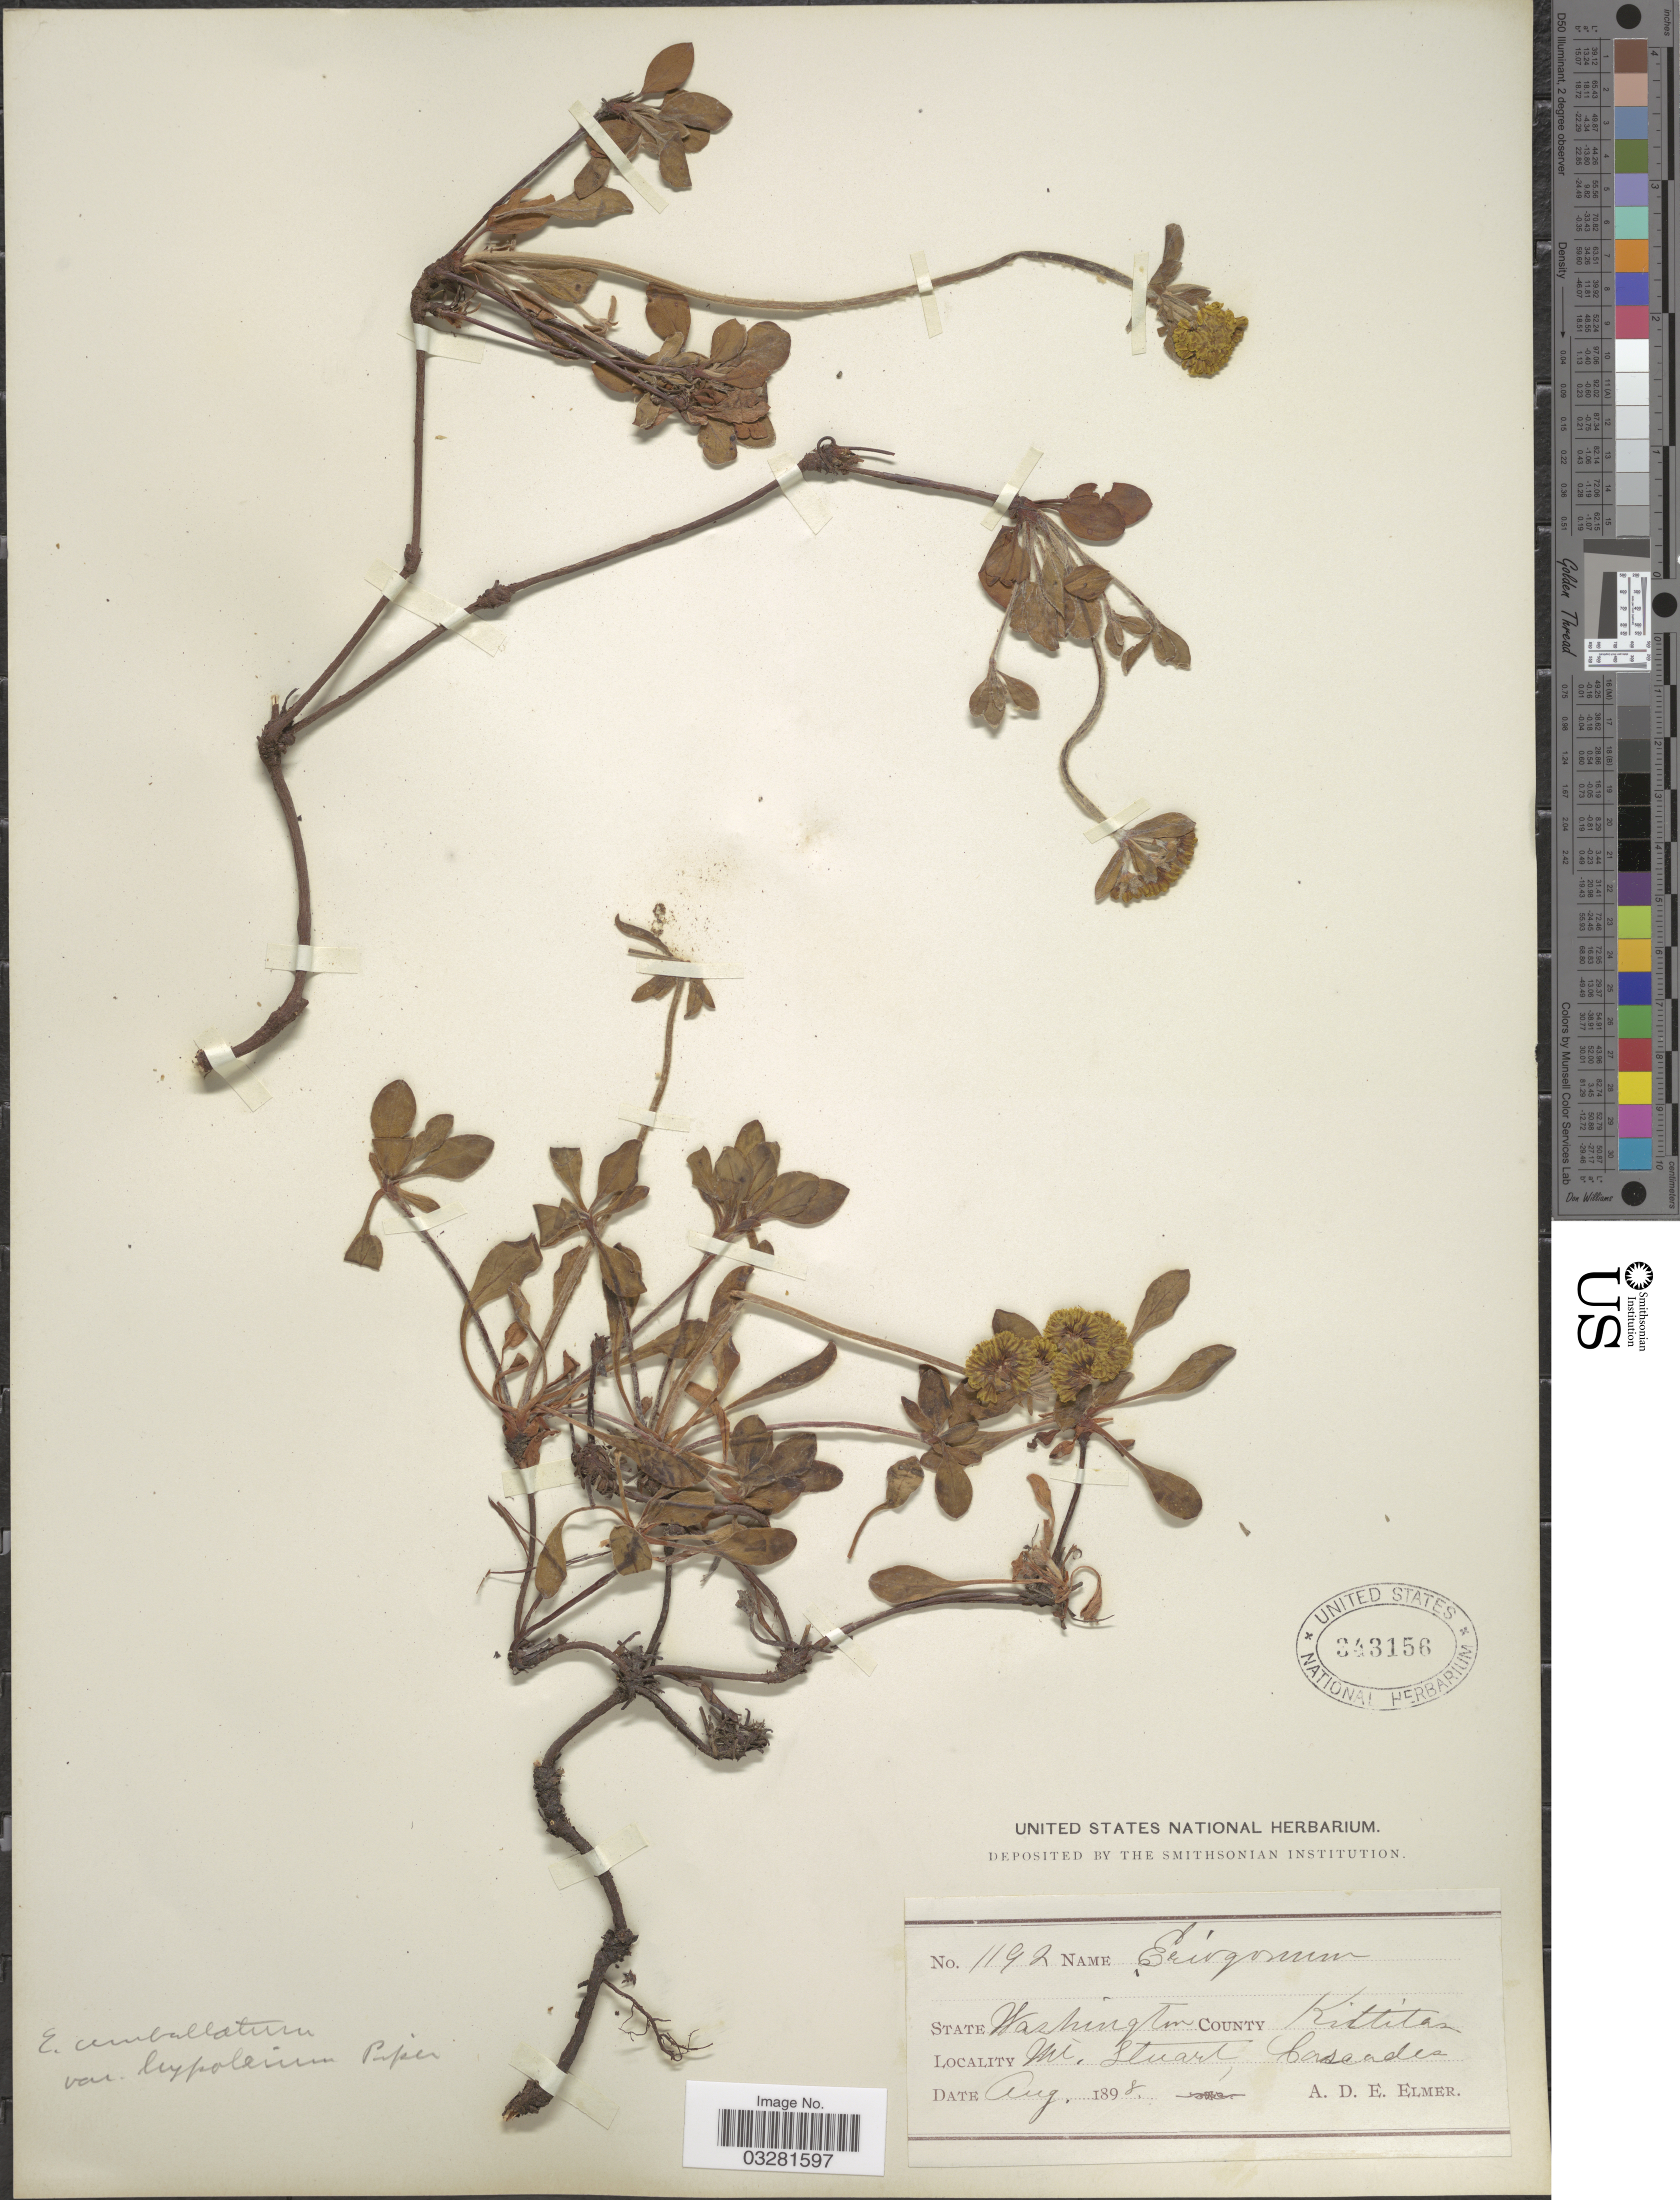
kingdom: Plantae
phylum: Tracheophyta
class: Magnoliopsida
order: Caryophyllales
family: Polygonaceae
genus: Eriogonum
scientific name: Eriogonum umbellatum var. hypoleium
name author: (Piper) C.L. Hitchc.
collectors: A. D. E. Elmer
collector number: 1192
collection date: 1898-08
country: United States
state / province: Washington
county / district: Kittitas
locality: County Kittitas. Mt. Stuart, Cascades.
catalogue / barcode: US 343156